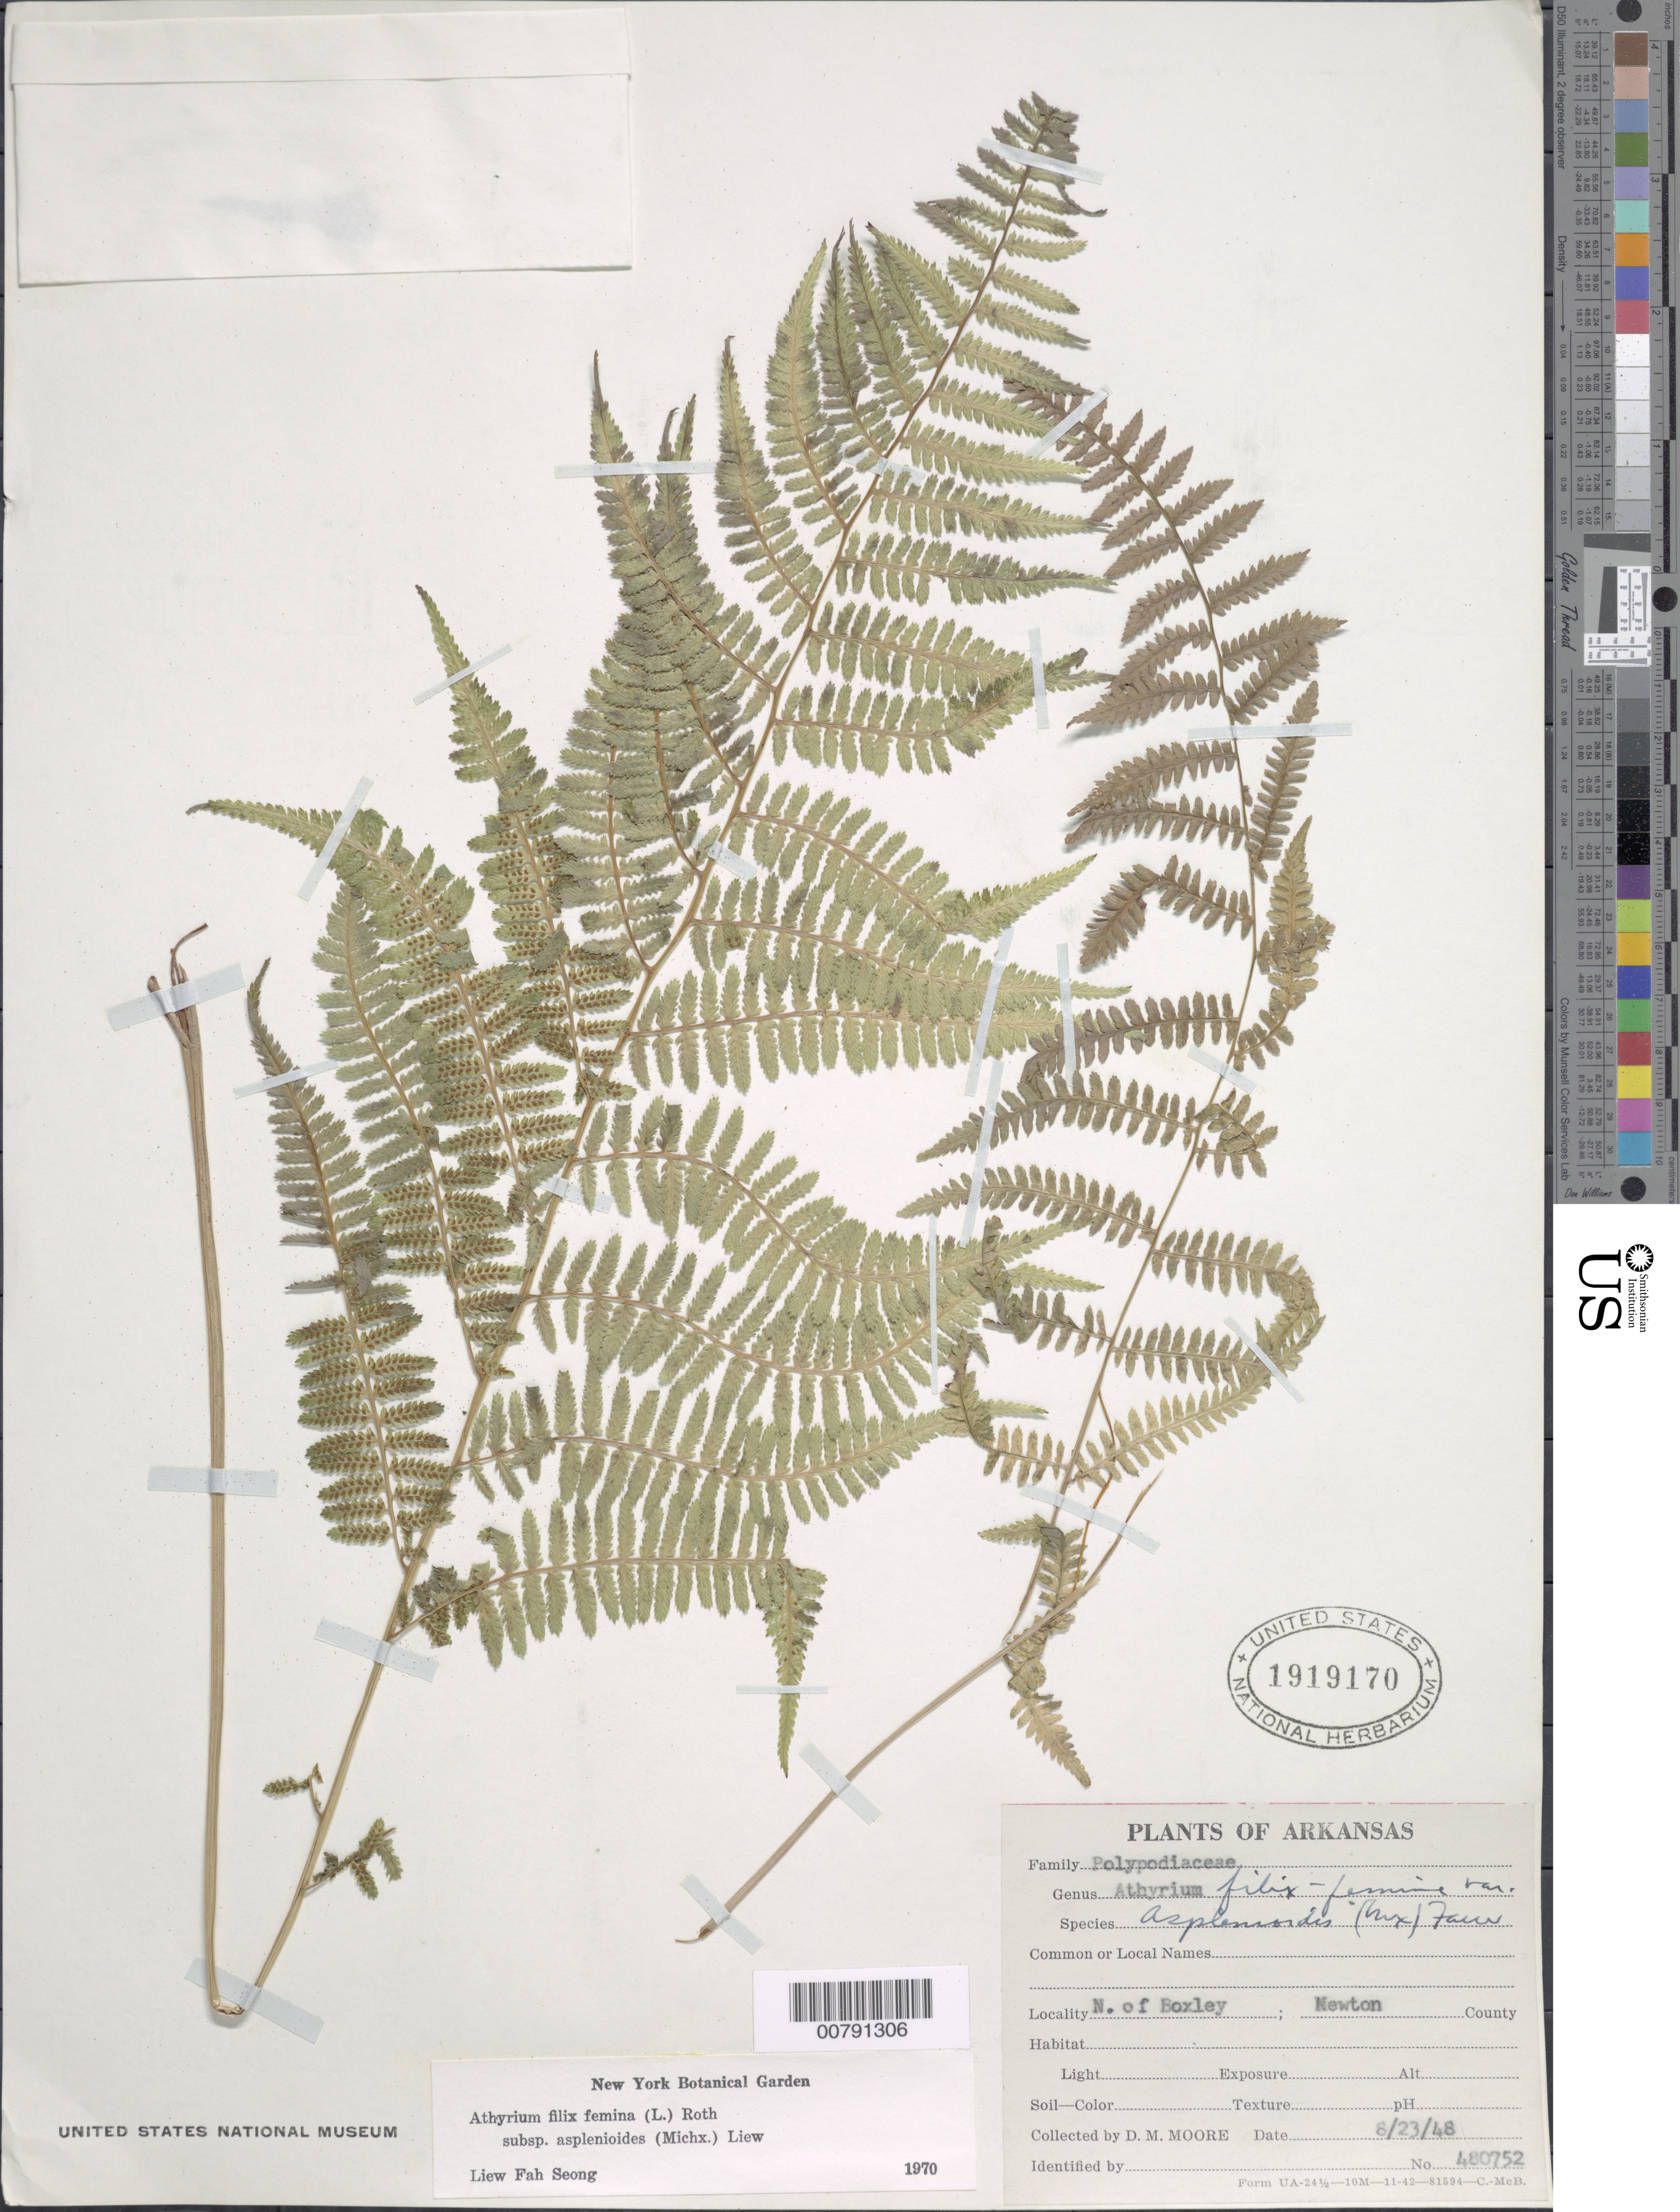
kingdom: Plantae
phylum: Tracheophyta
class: Polypodiopsida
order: Polypodiales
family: Athyriaceae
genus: Athyrium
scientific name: Athyrium filix-femina subsp. asplenioides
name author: (Michx.) Hultén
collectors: D. Moore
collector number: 480752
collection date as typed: Transcribed d/m/y: 23/8/48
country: United States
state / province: Arkansas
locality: N. of Boxley; Newton County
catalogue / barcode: US 1919170